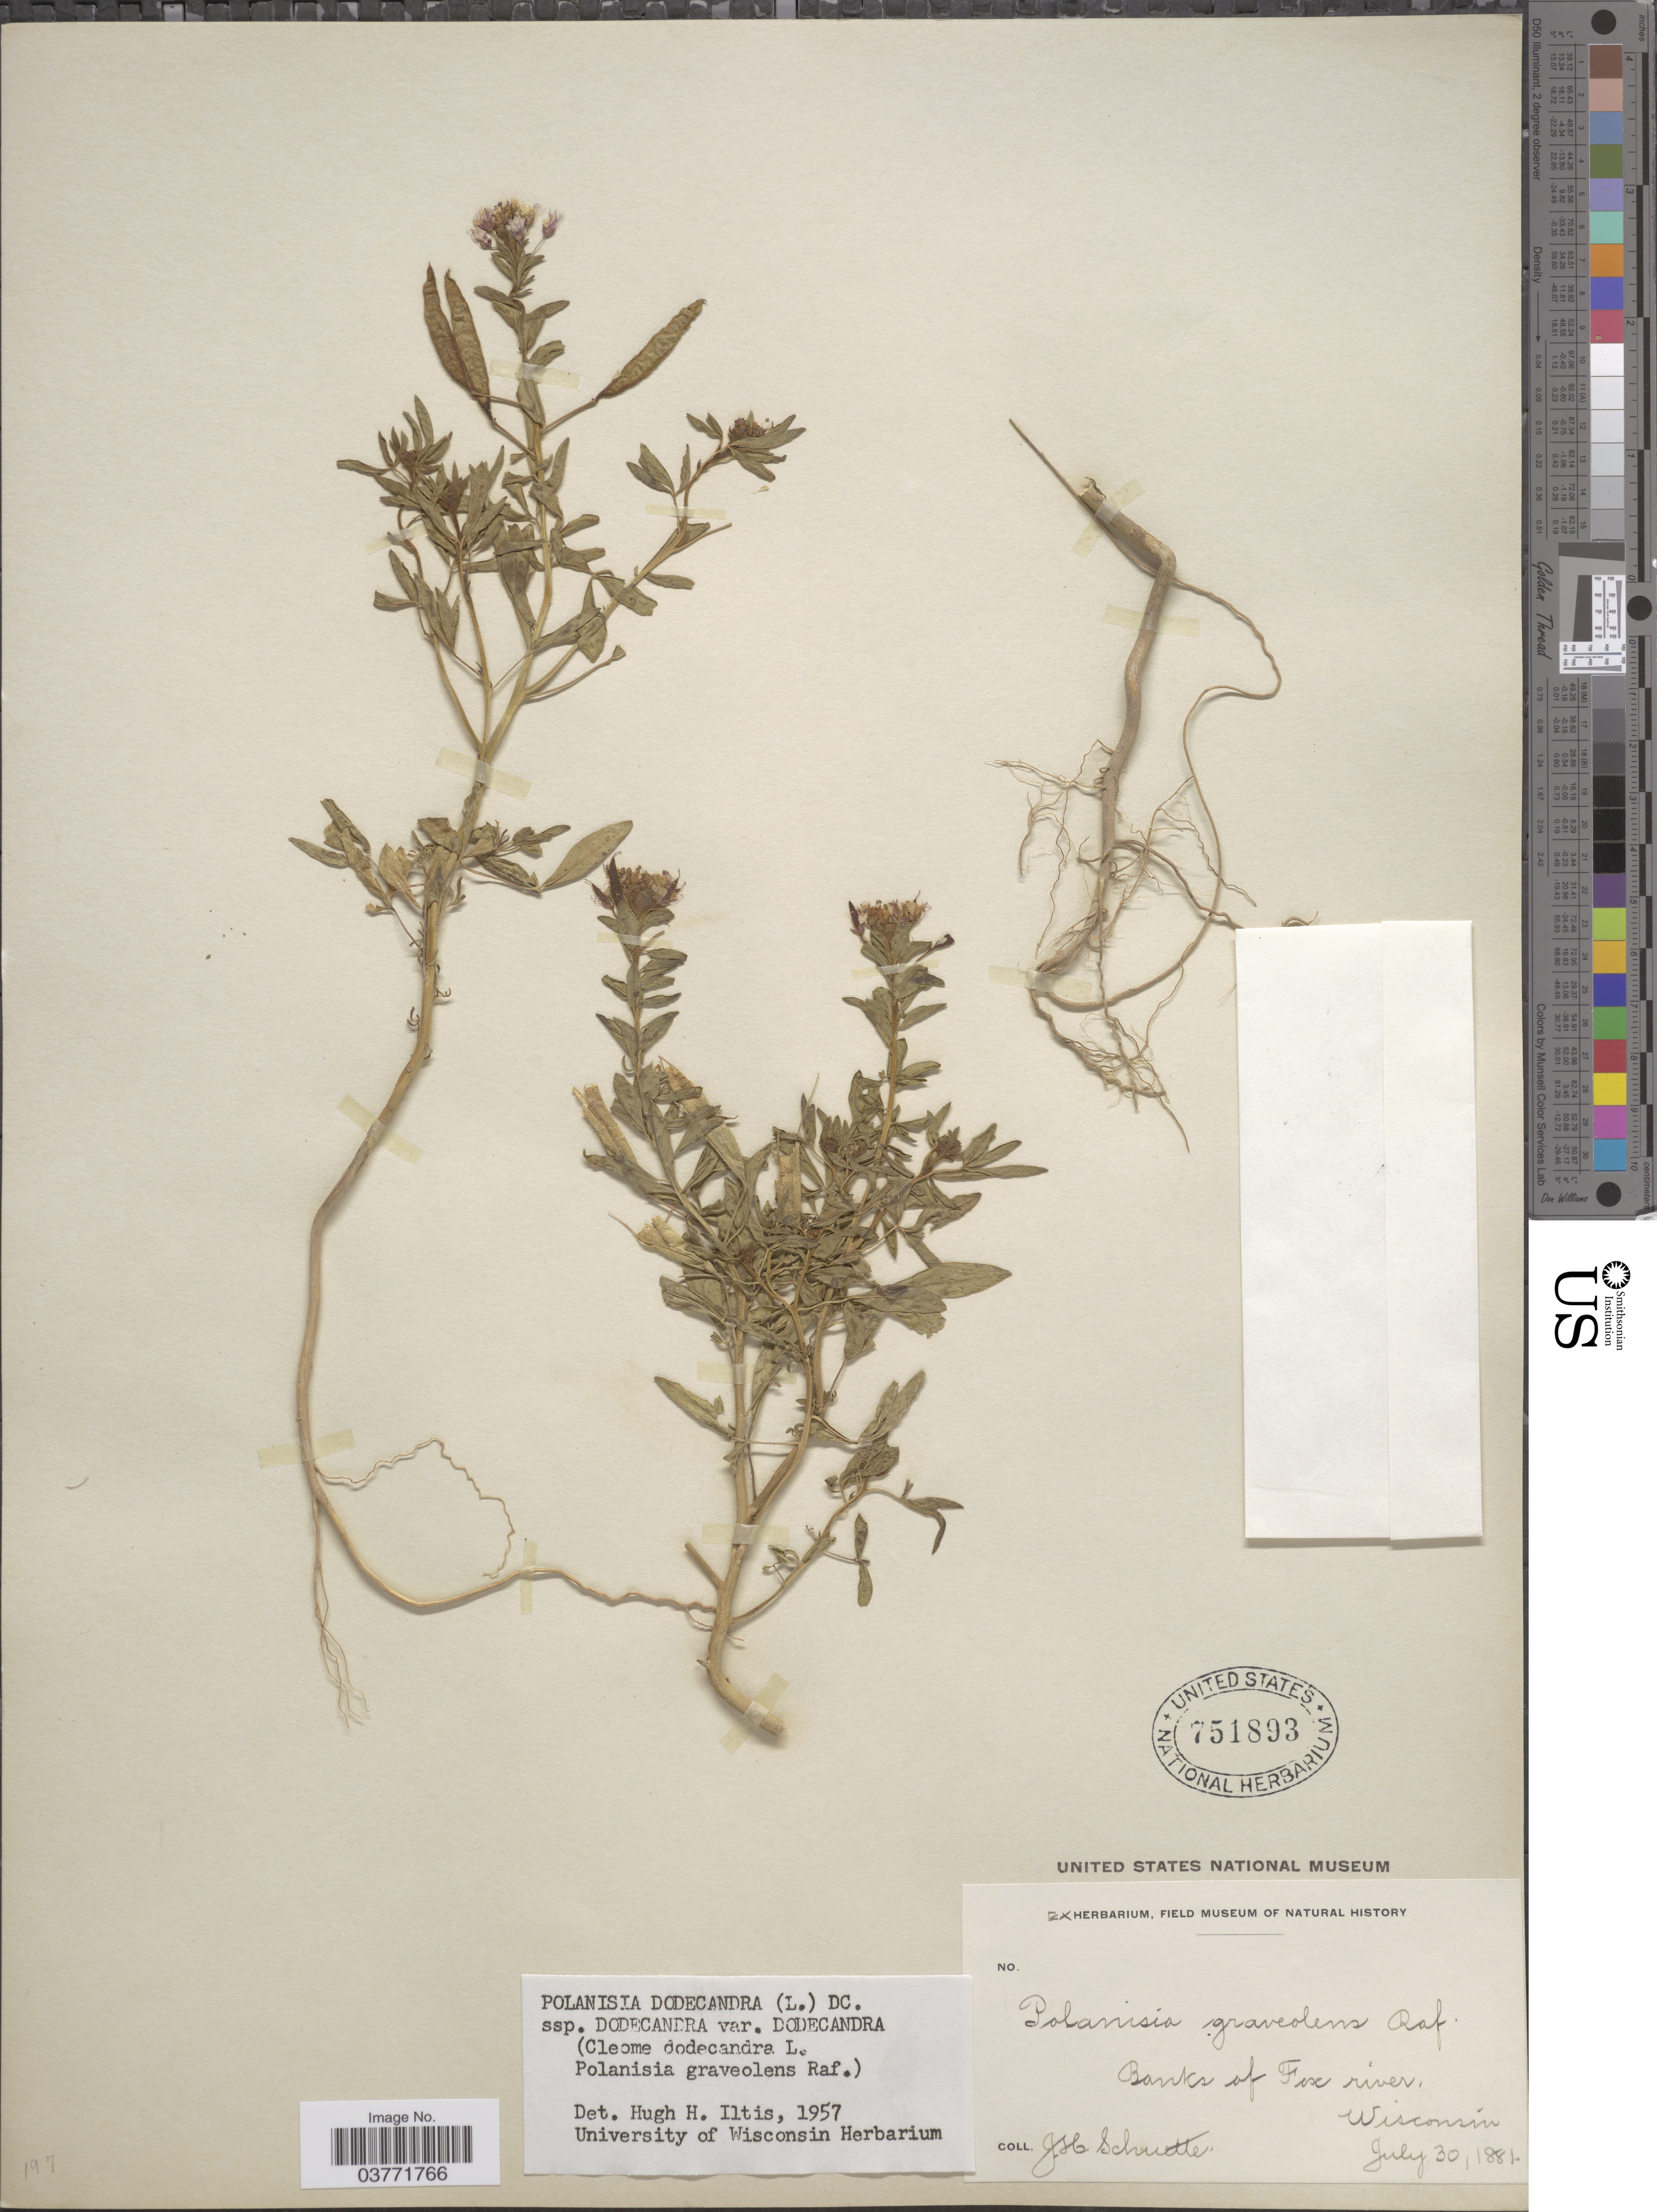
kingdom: Plantae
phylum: Tracheophyta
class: Magnoliopsida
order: Brassicales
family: Cleomaceae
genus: Polanisia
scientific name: Polanisia dodecandra subsp. dodecandra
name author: (L.) DC.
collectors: J. H. Schuette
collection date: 1881-07-30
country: United States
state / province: Wisconsin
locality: Banks of Fox River.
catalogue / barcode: US 751893